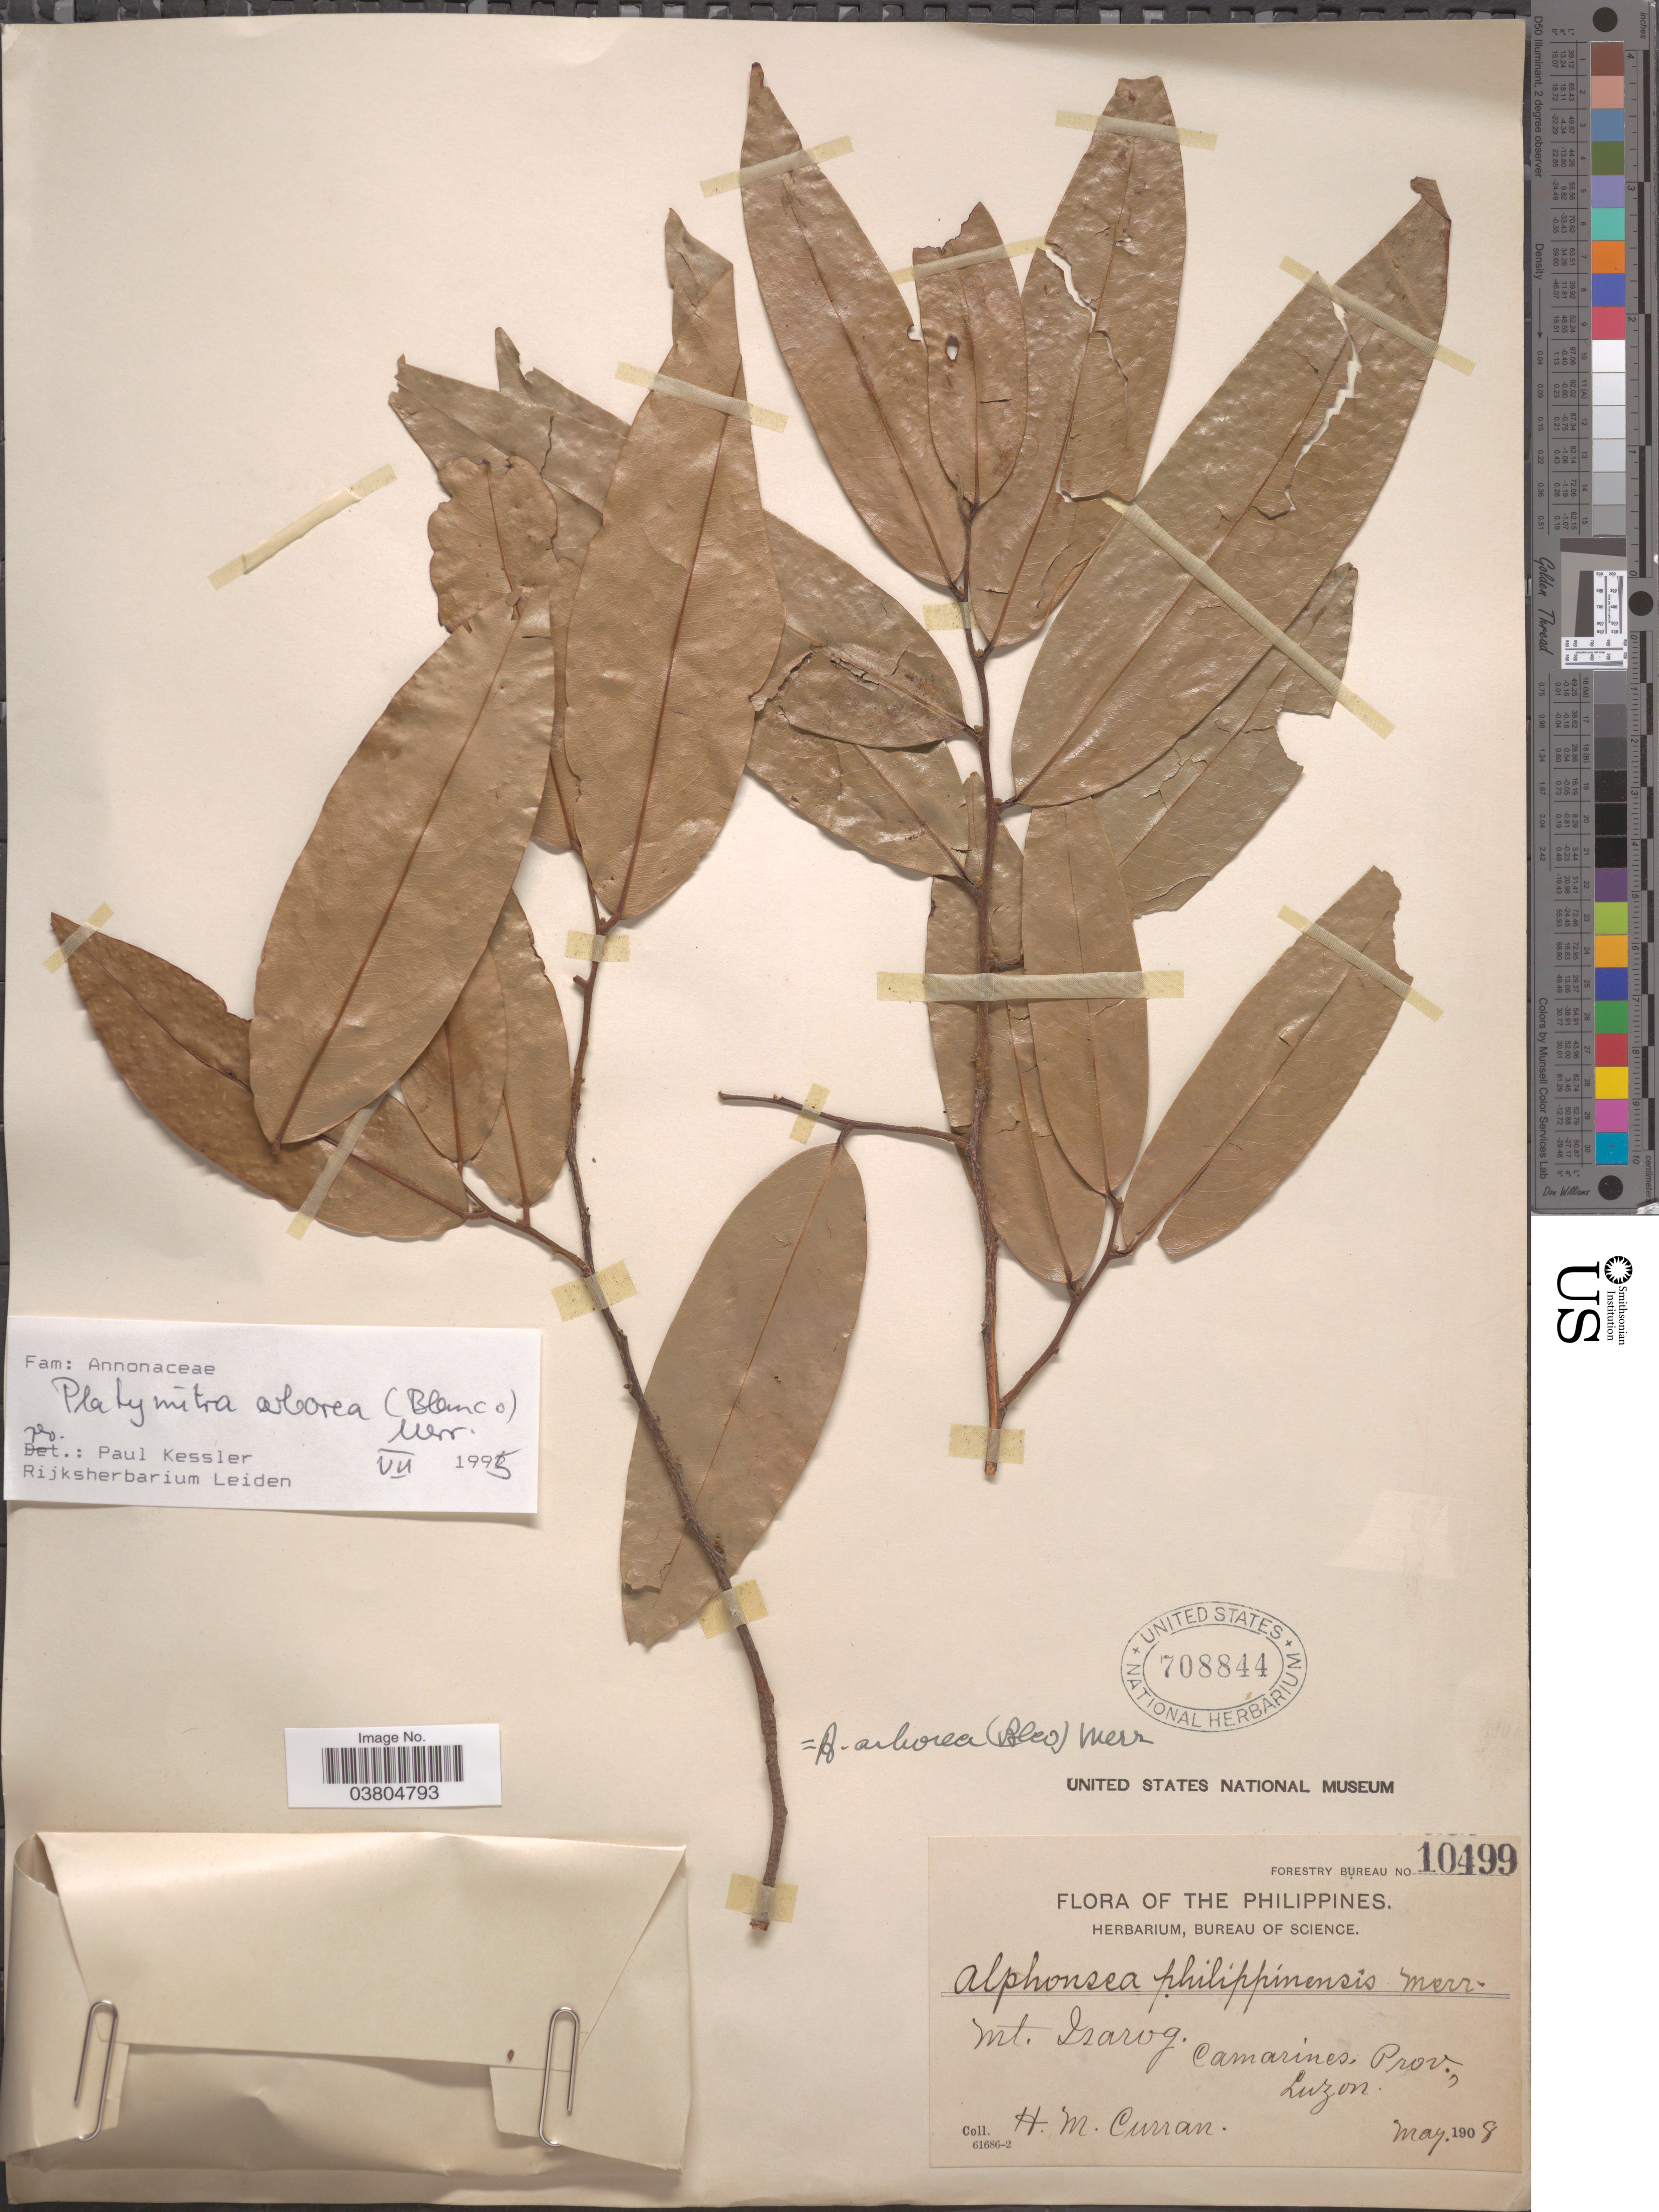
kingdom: Plantae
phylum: Tracheophyta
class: Magnoliopsida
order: Magnoliales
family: Annonaceae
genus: Platymitra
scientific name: Platymitra arborea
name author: (Blanco) Kessler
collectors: H. M. Curran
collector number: Forestry Bureau 10499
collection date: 1908-05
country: Philippines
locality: Mt. Isarog. Camarines, Prov. Luzon.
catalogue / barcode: US 708844